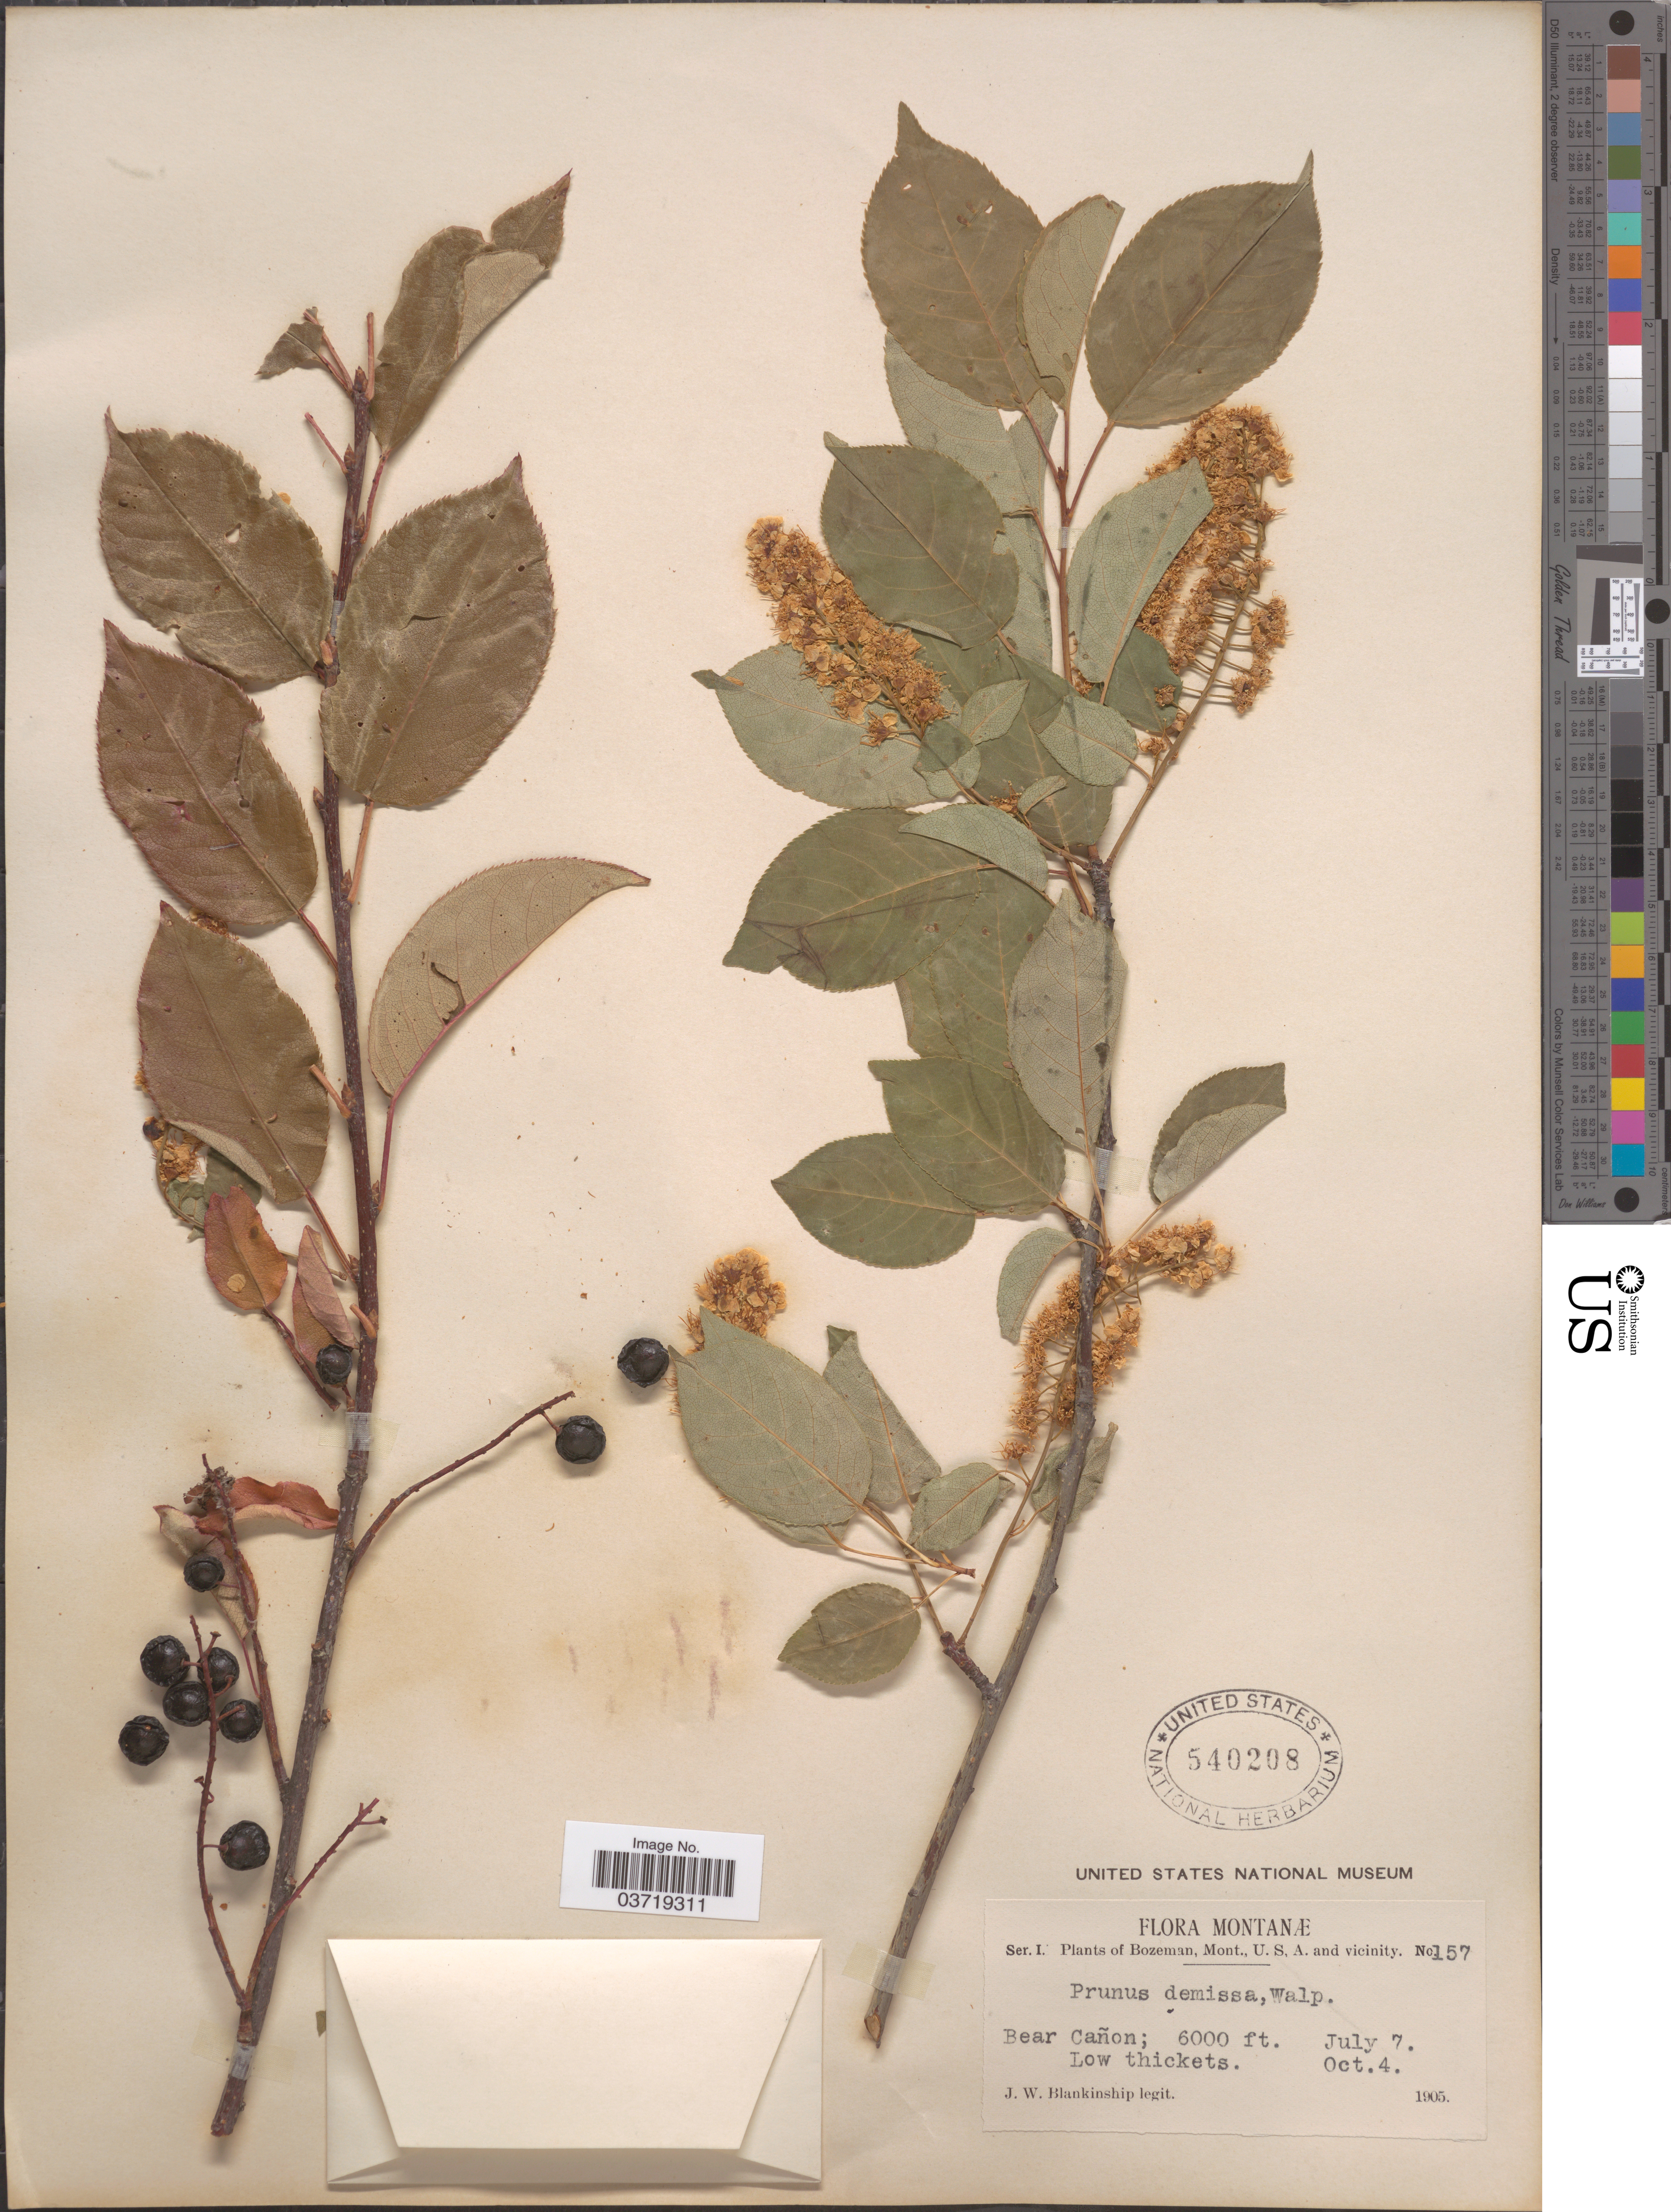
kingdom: Plantae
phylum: Tracheophyta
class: Magnoliopsida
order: Rosales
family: Rosaceae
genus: Prunus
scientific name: Prunus virginiana var. demissa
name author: (Nutt.) Torr.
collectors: J. W. Blankinship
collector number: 157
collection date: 1905-07-07/1905-10-04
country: United States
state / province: Montana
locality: Bozeman, and vicinity. Bear Cañon. Low thickets.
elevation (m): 1829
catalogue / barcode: US 540208